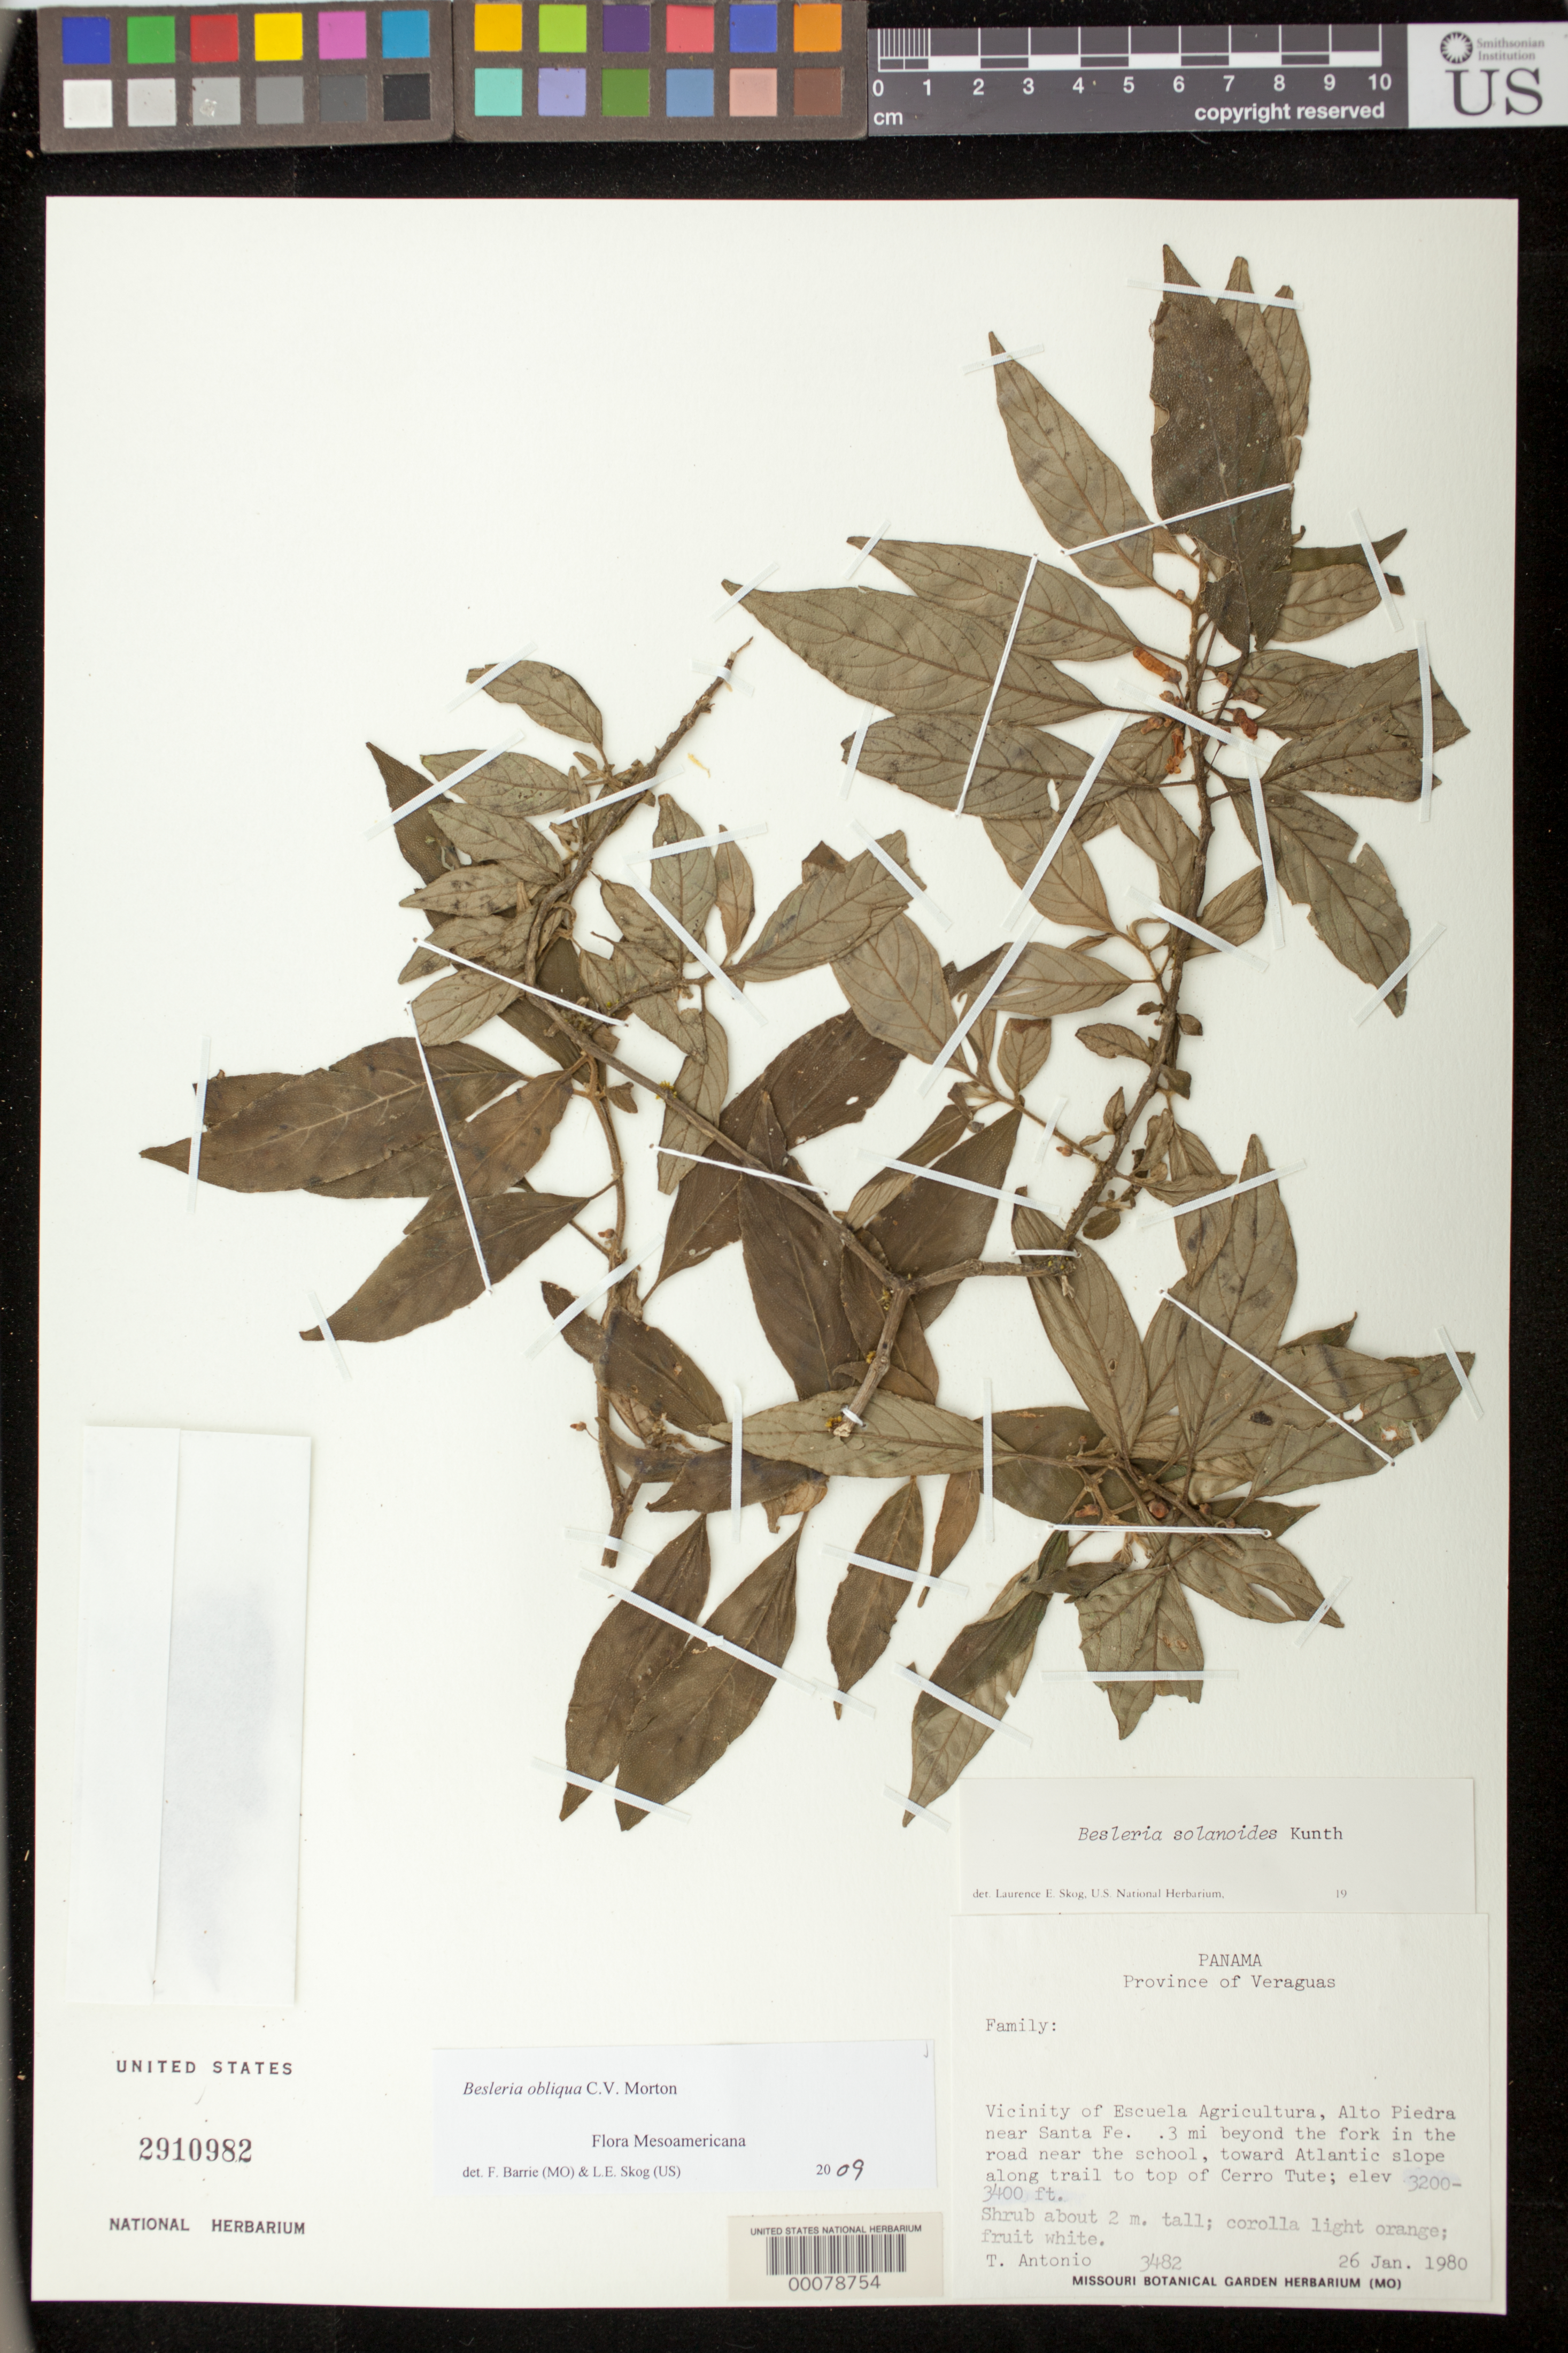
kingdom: Plantae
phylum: Tracheophyta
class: Magnoliopsida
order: Lamiales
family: Gesneriaceae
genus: Besleria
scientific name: Besleria obliqua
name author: C.V. Morton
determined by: Barrie, F. R.; Skog, Laurence E.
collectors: T. Antonio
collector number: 3482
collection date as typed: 26 Jan 1980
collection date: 1980-01-26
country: Panama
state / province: Veraguas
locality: Vicinity of Escuela Agricultura, Alto Piedra near Santa Fe, 0.3 mi beyond the fork in the road near the school, toward Atlantic slope along trail to top of Cerro Tute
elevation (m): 975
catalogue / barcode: US 2910982